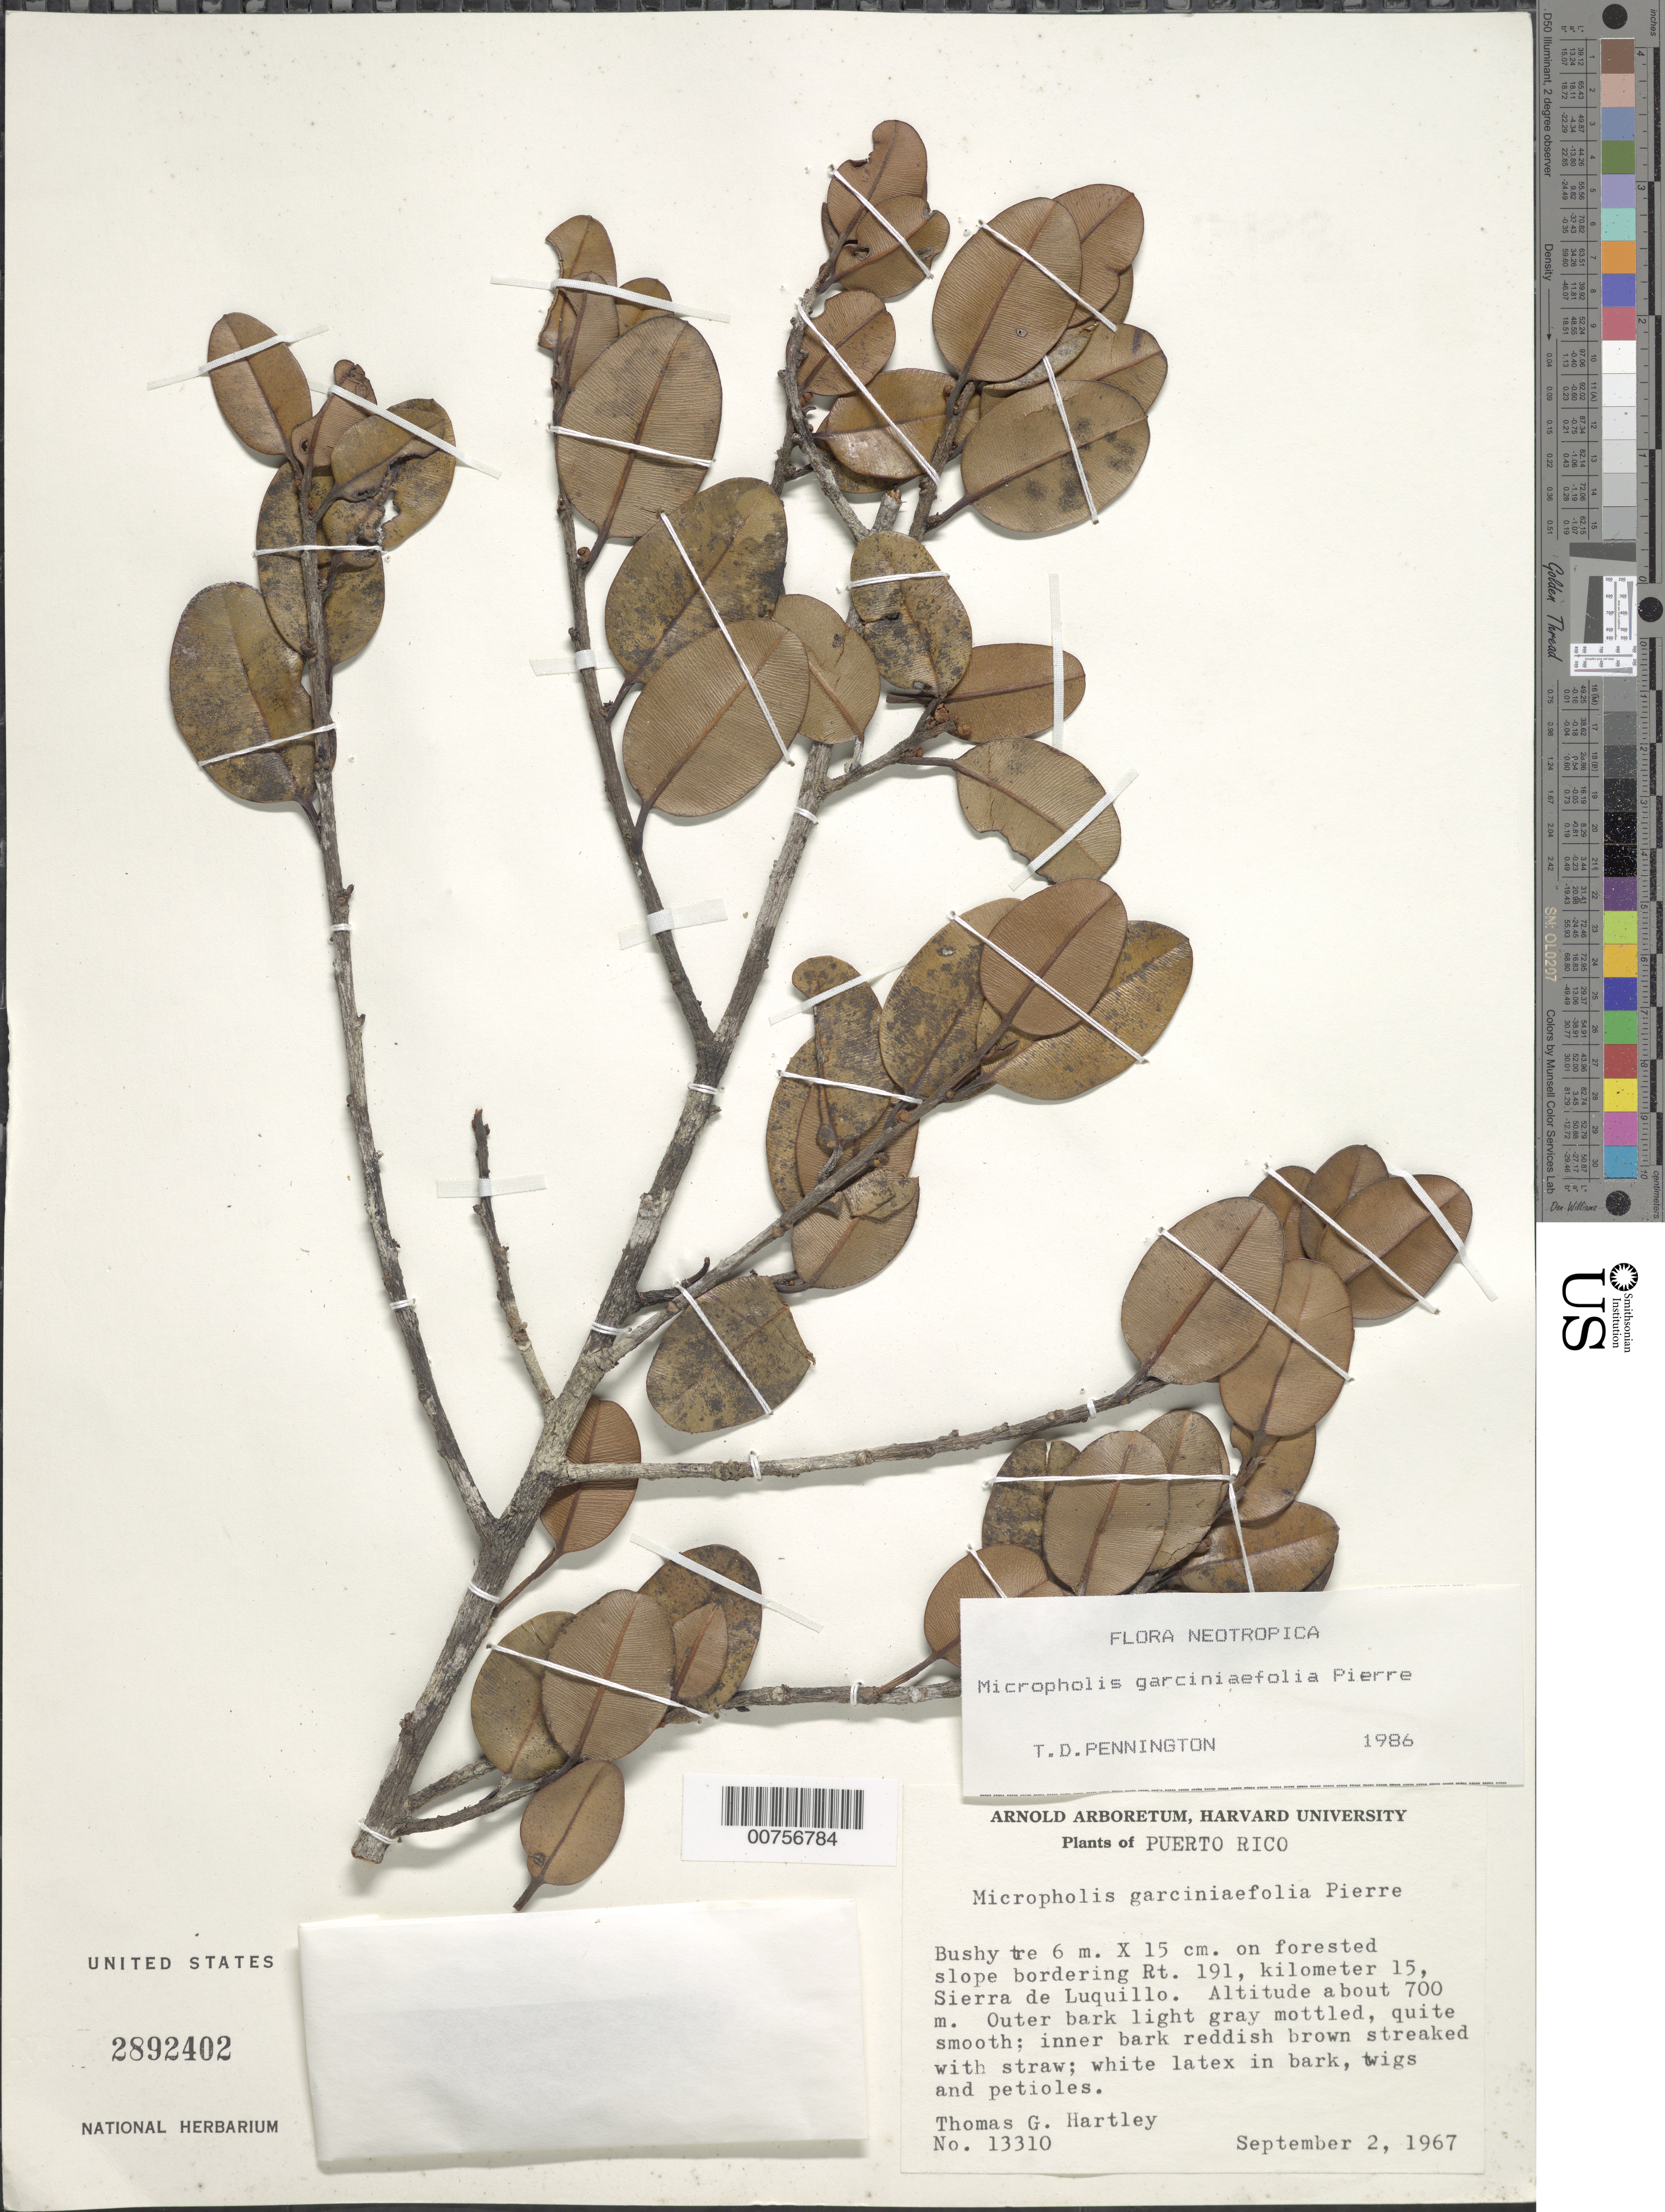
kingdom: Plantae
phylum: Tracheophyta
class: Magnoliopsida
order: Ericales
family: Sapotaceae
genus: Micropholis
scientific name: Micropholis garciniifolia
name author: Pierre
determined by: Pennington, T. D., (K)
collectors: T. G. Hartley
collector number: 13310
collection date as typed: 02 Sep 1967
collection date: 1967-09-02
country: Puerto Rico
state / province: Luquillo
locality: Slope bordering Rt. 191, kilometer 15, Sierra de Luquillo.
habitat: Forested slope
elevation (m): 700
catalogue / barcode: US 2892402